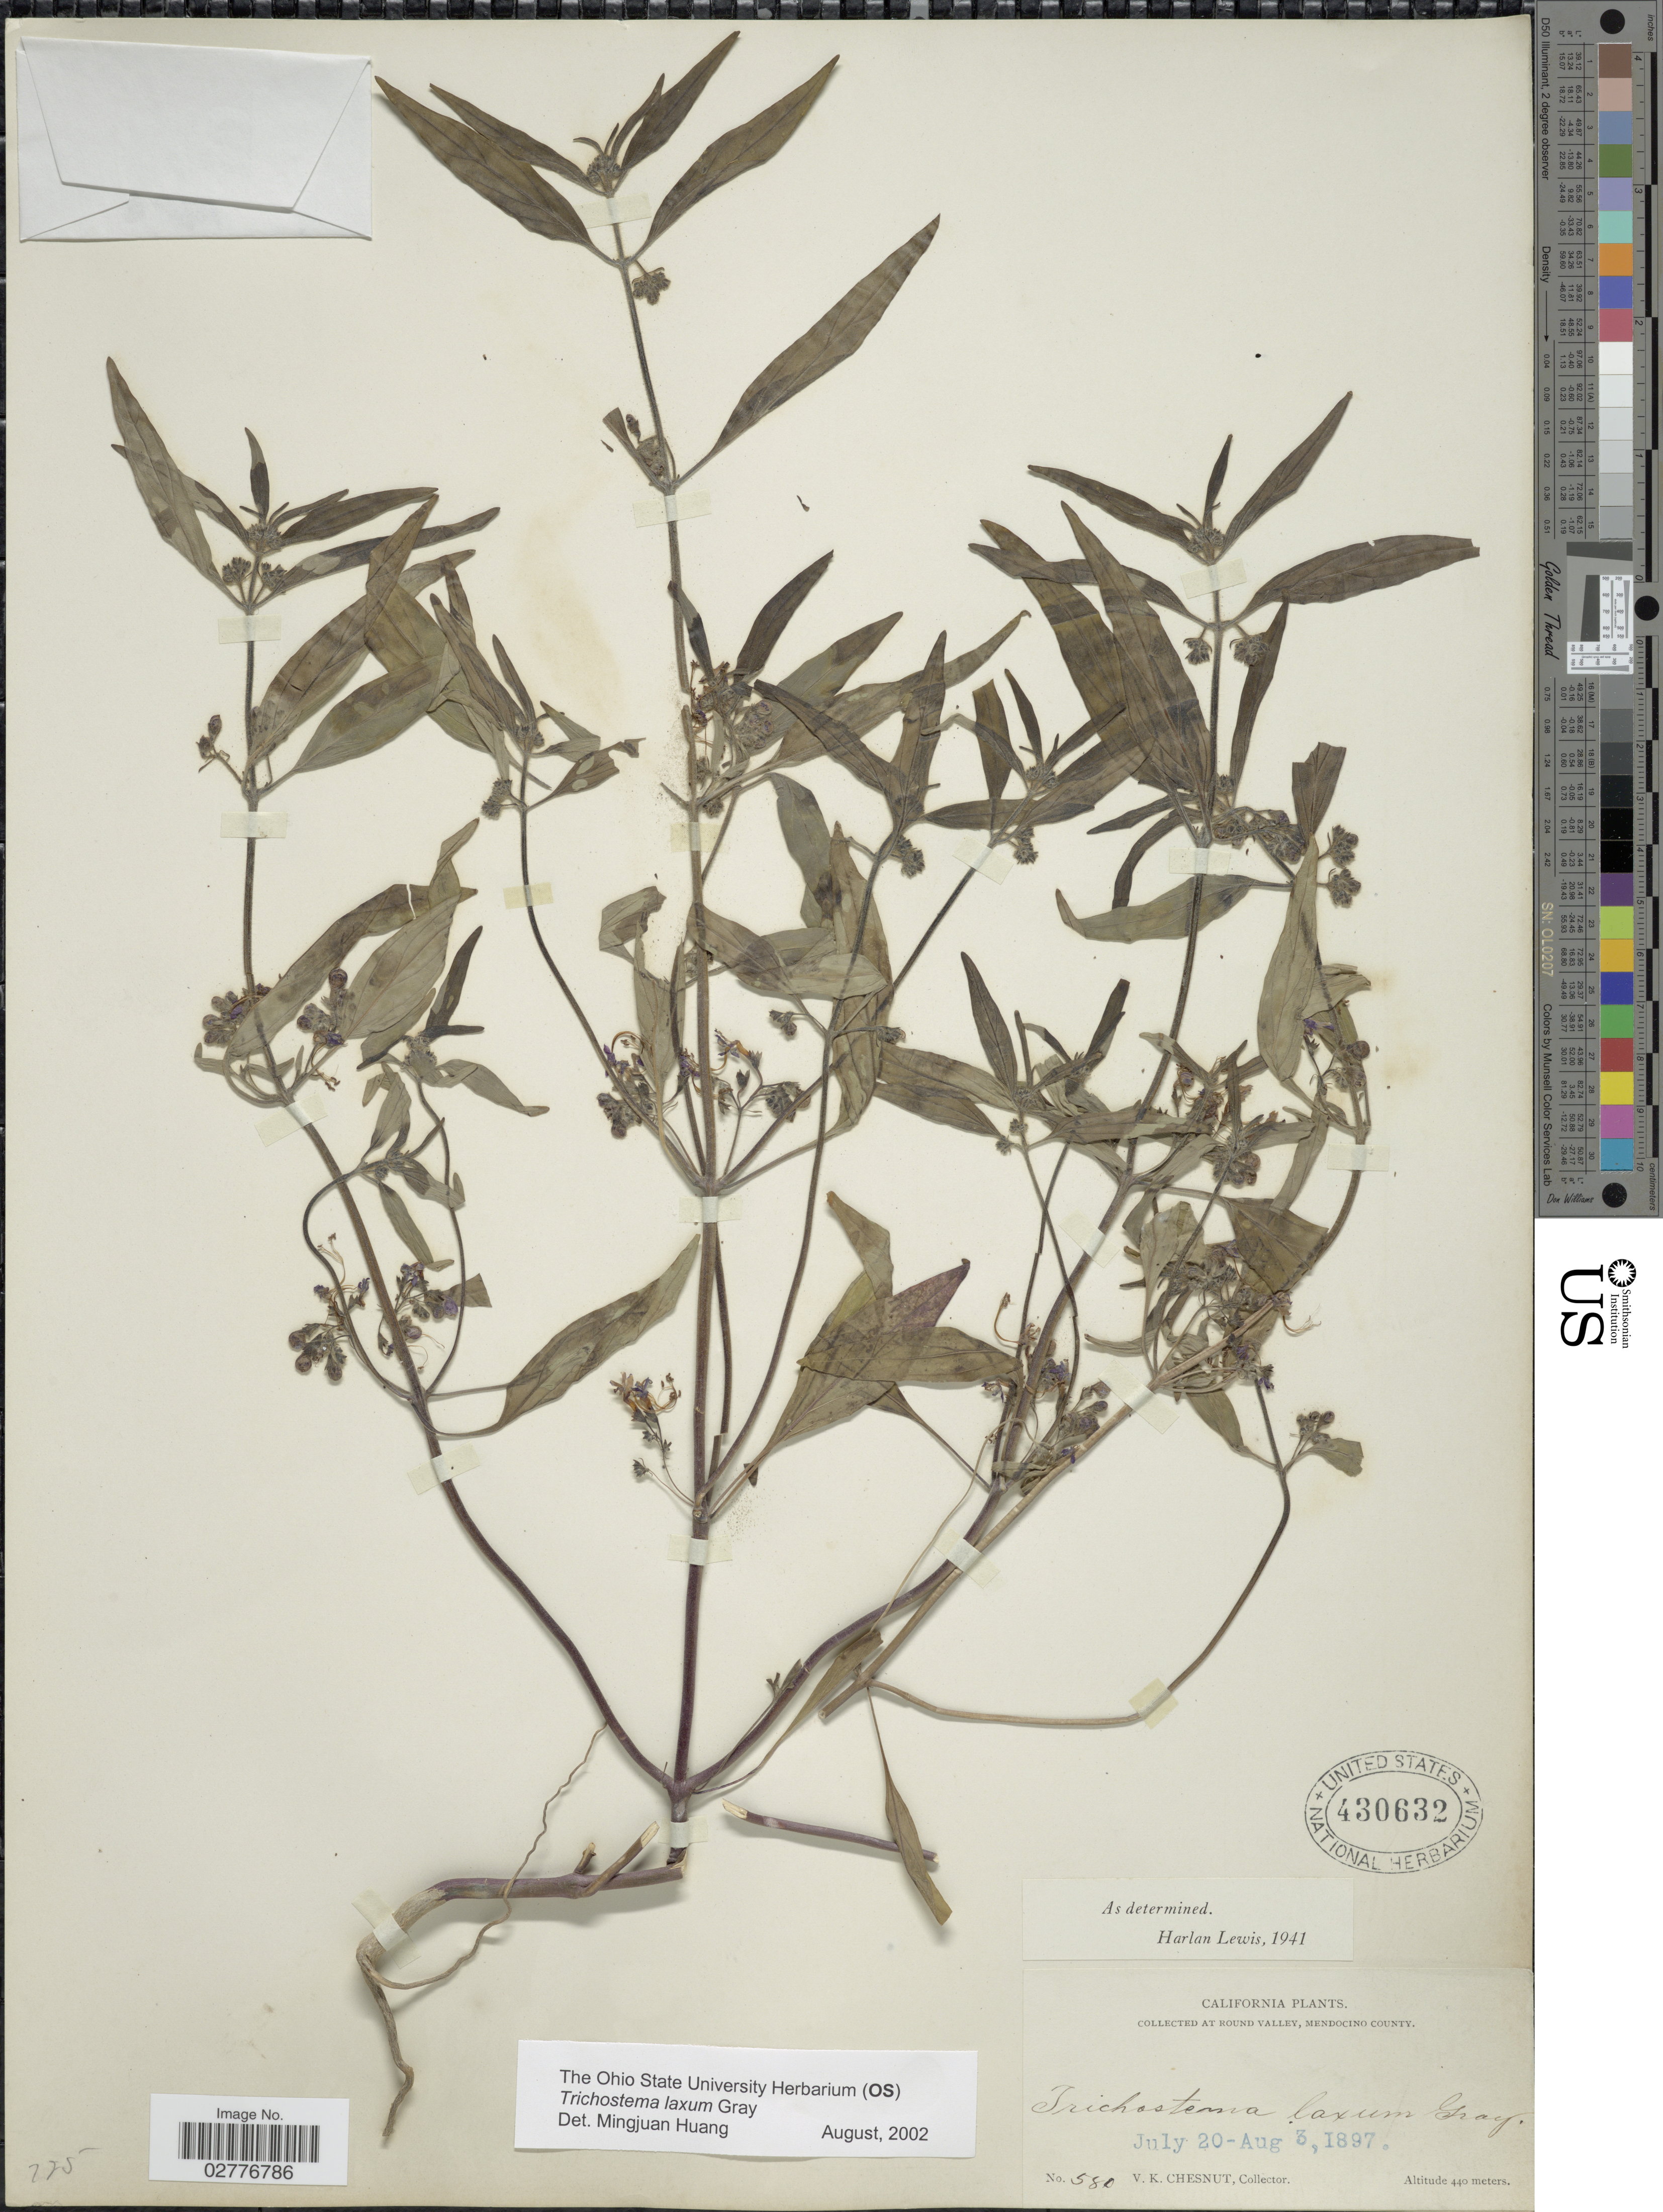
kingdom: Plantae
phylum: Tracheophyta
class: Magnoliopsida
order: Lamiales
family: Lamiaceae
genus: Trichostema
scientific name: Trichostema laxum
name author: A. Gray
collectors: V. Chesnut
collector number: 580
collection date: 1897-07-20/1897-08-03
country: United States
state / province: California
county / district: Mendocino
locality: Round Valley, Mendocino County.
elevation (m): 440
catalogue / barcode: US 430632